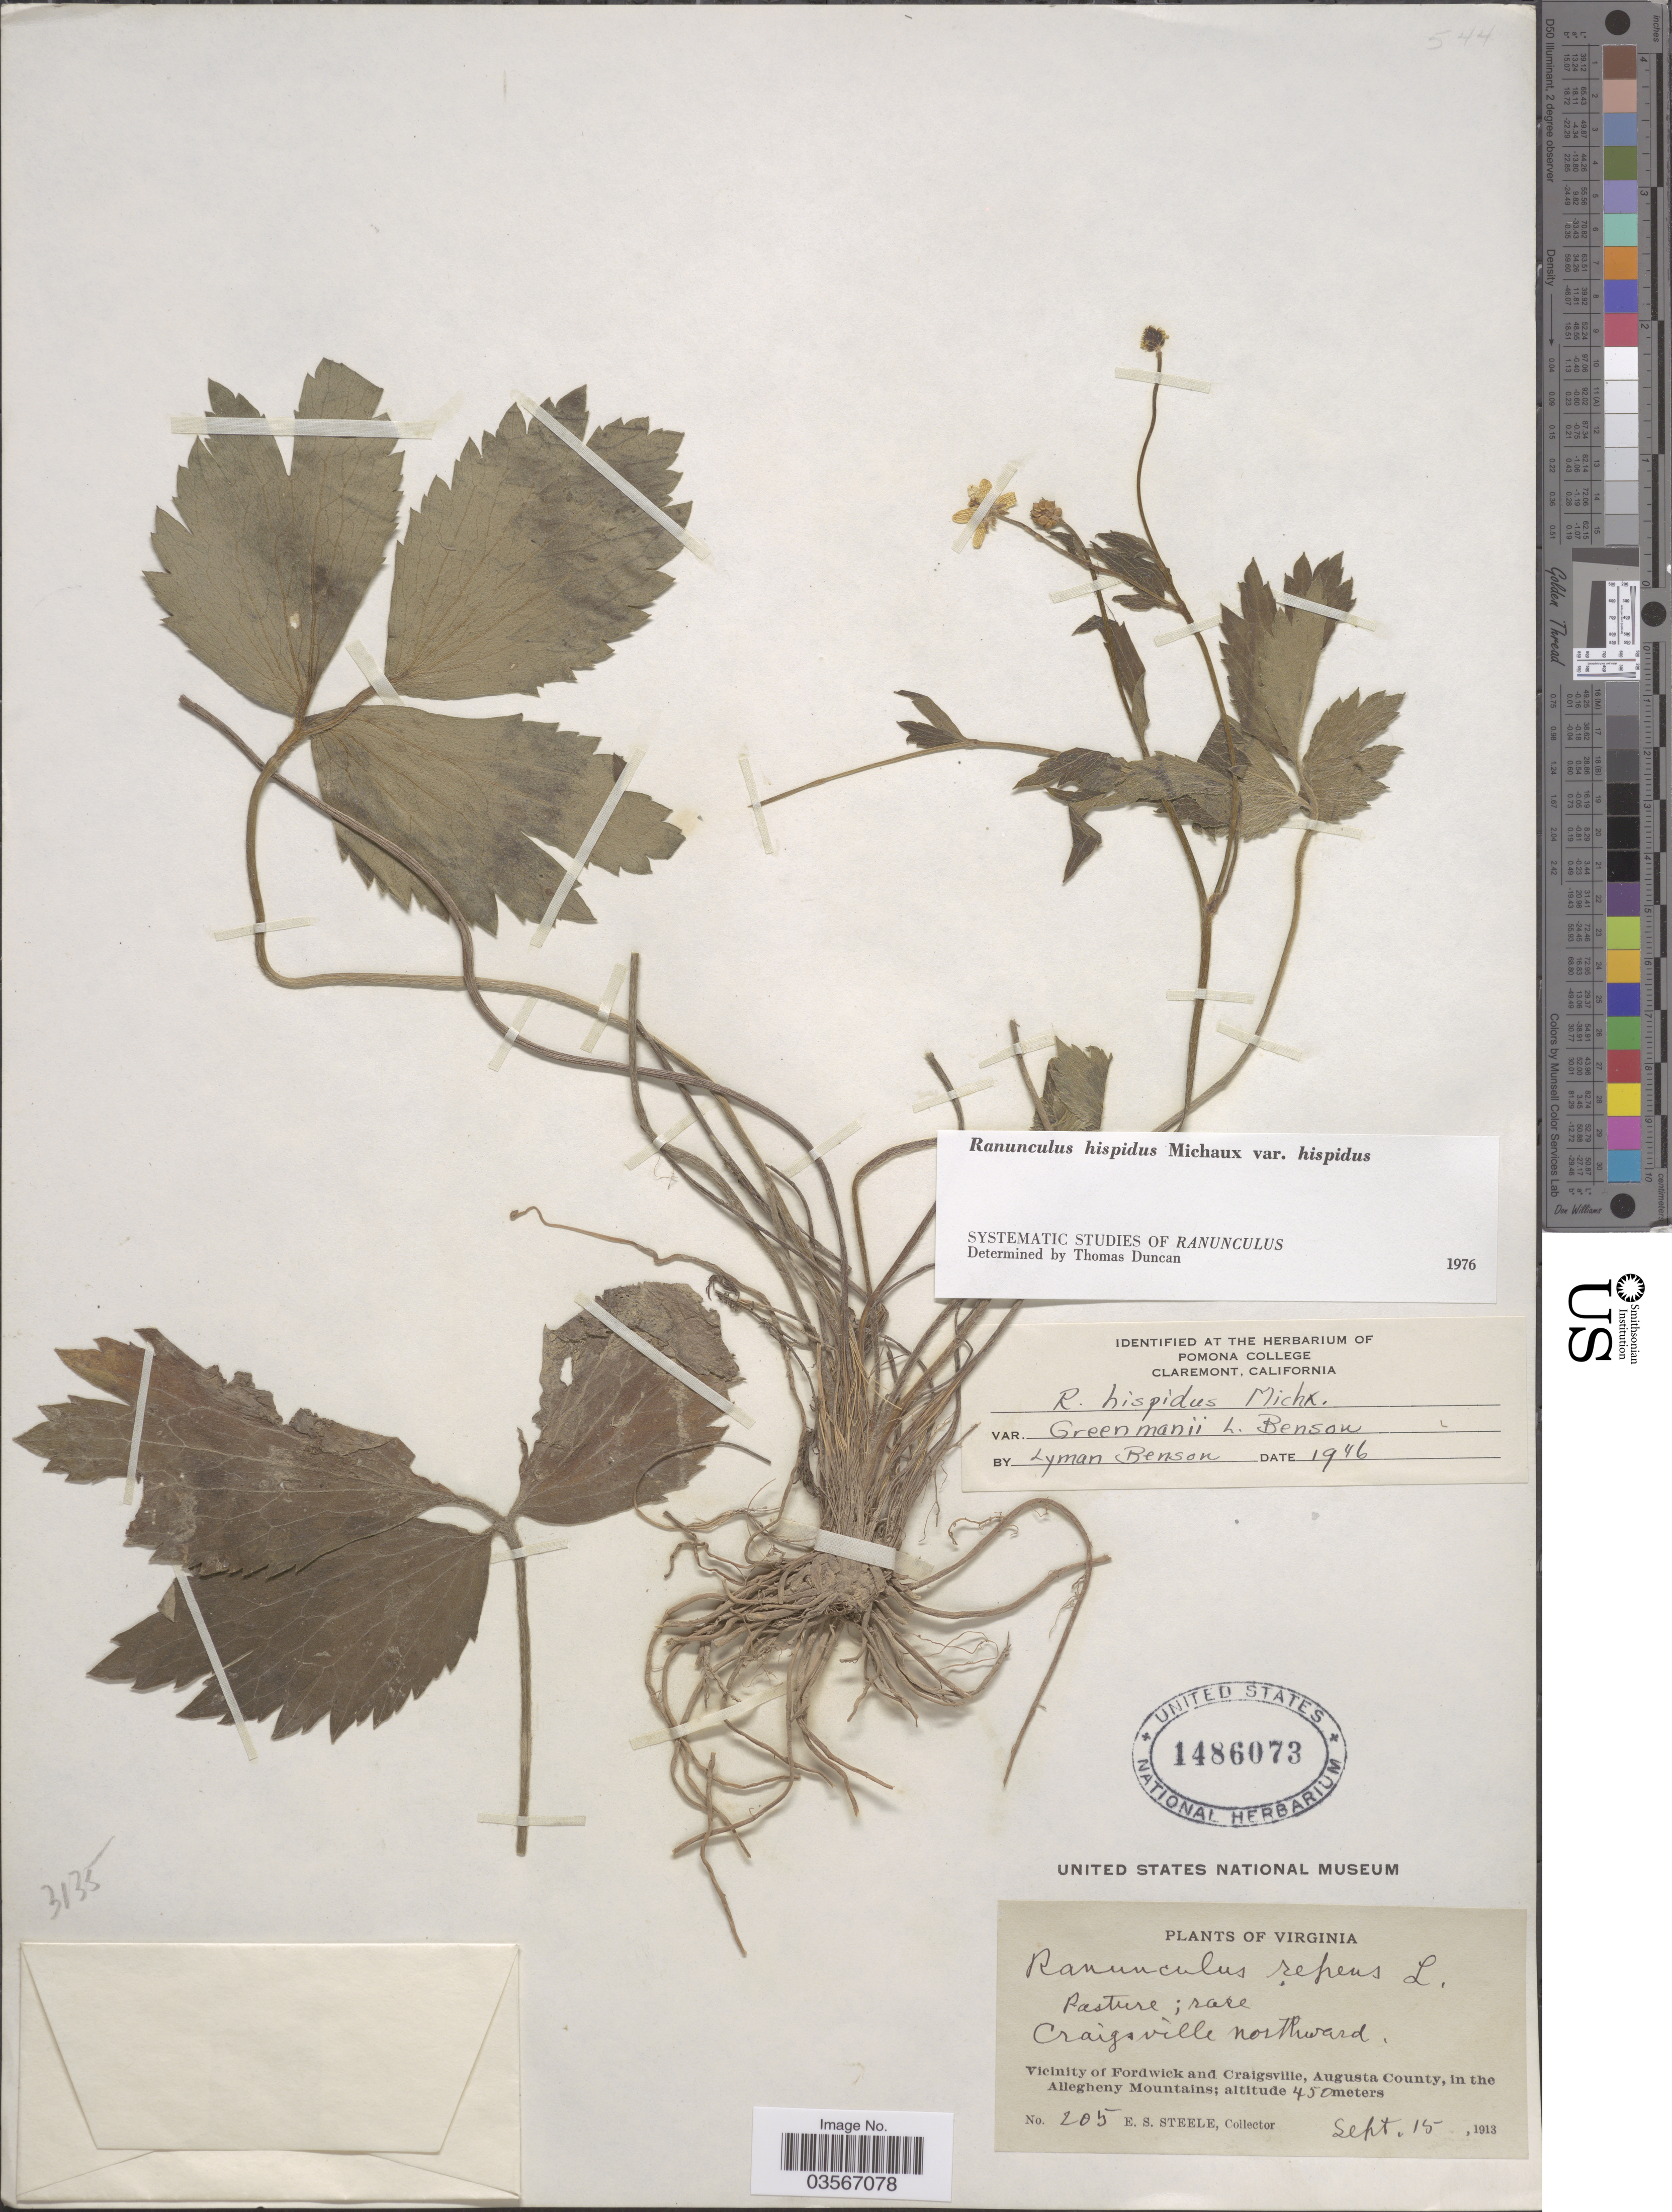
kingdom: Plantae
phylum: Tracheophyta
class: Magnoliopsida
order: Ranunculales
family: Ranunculaceae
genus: Ranunculus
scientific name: Ranunculus hispidus var. hispidus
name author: Michx.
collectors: E. Steele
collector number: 205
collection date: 1913-09-15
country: United States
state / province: Virginia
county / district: Augusta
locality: Craigsville northward. Vicinity of Fordwick and Craigsville, Augusta County, in the Allegheny Mountains.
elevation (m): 450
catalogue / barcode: US 1486073